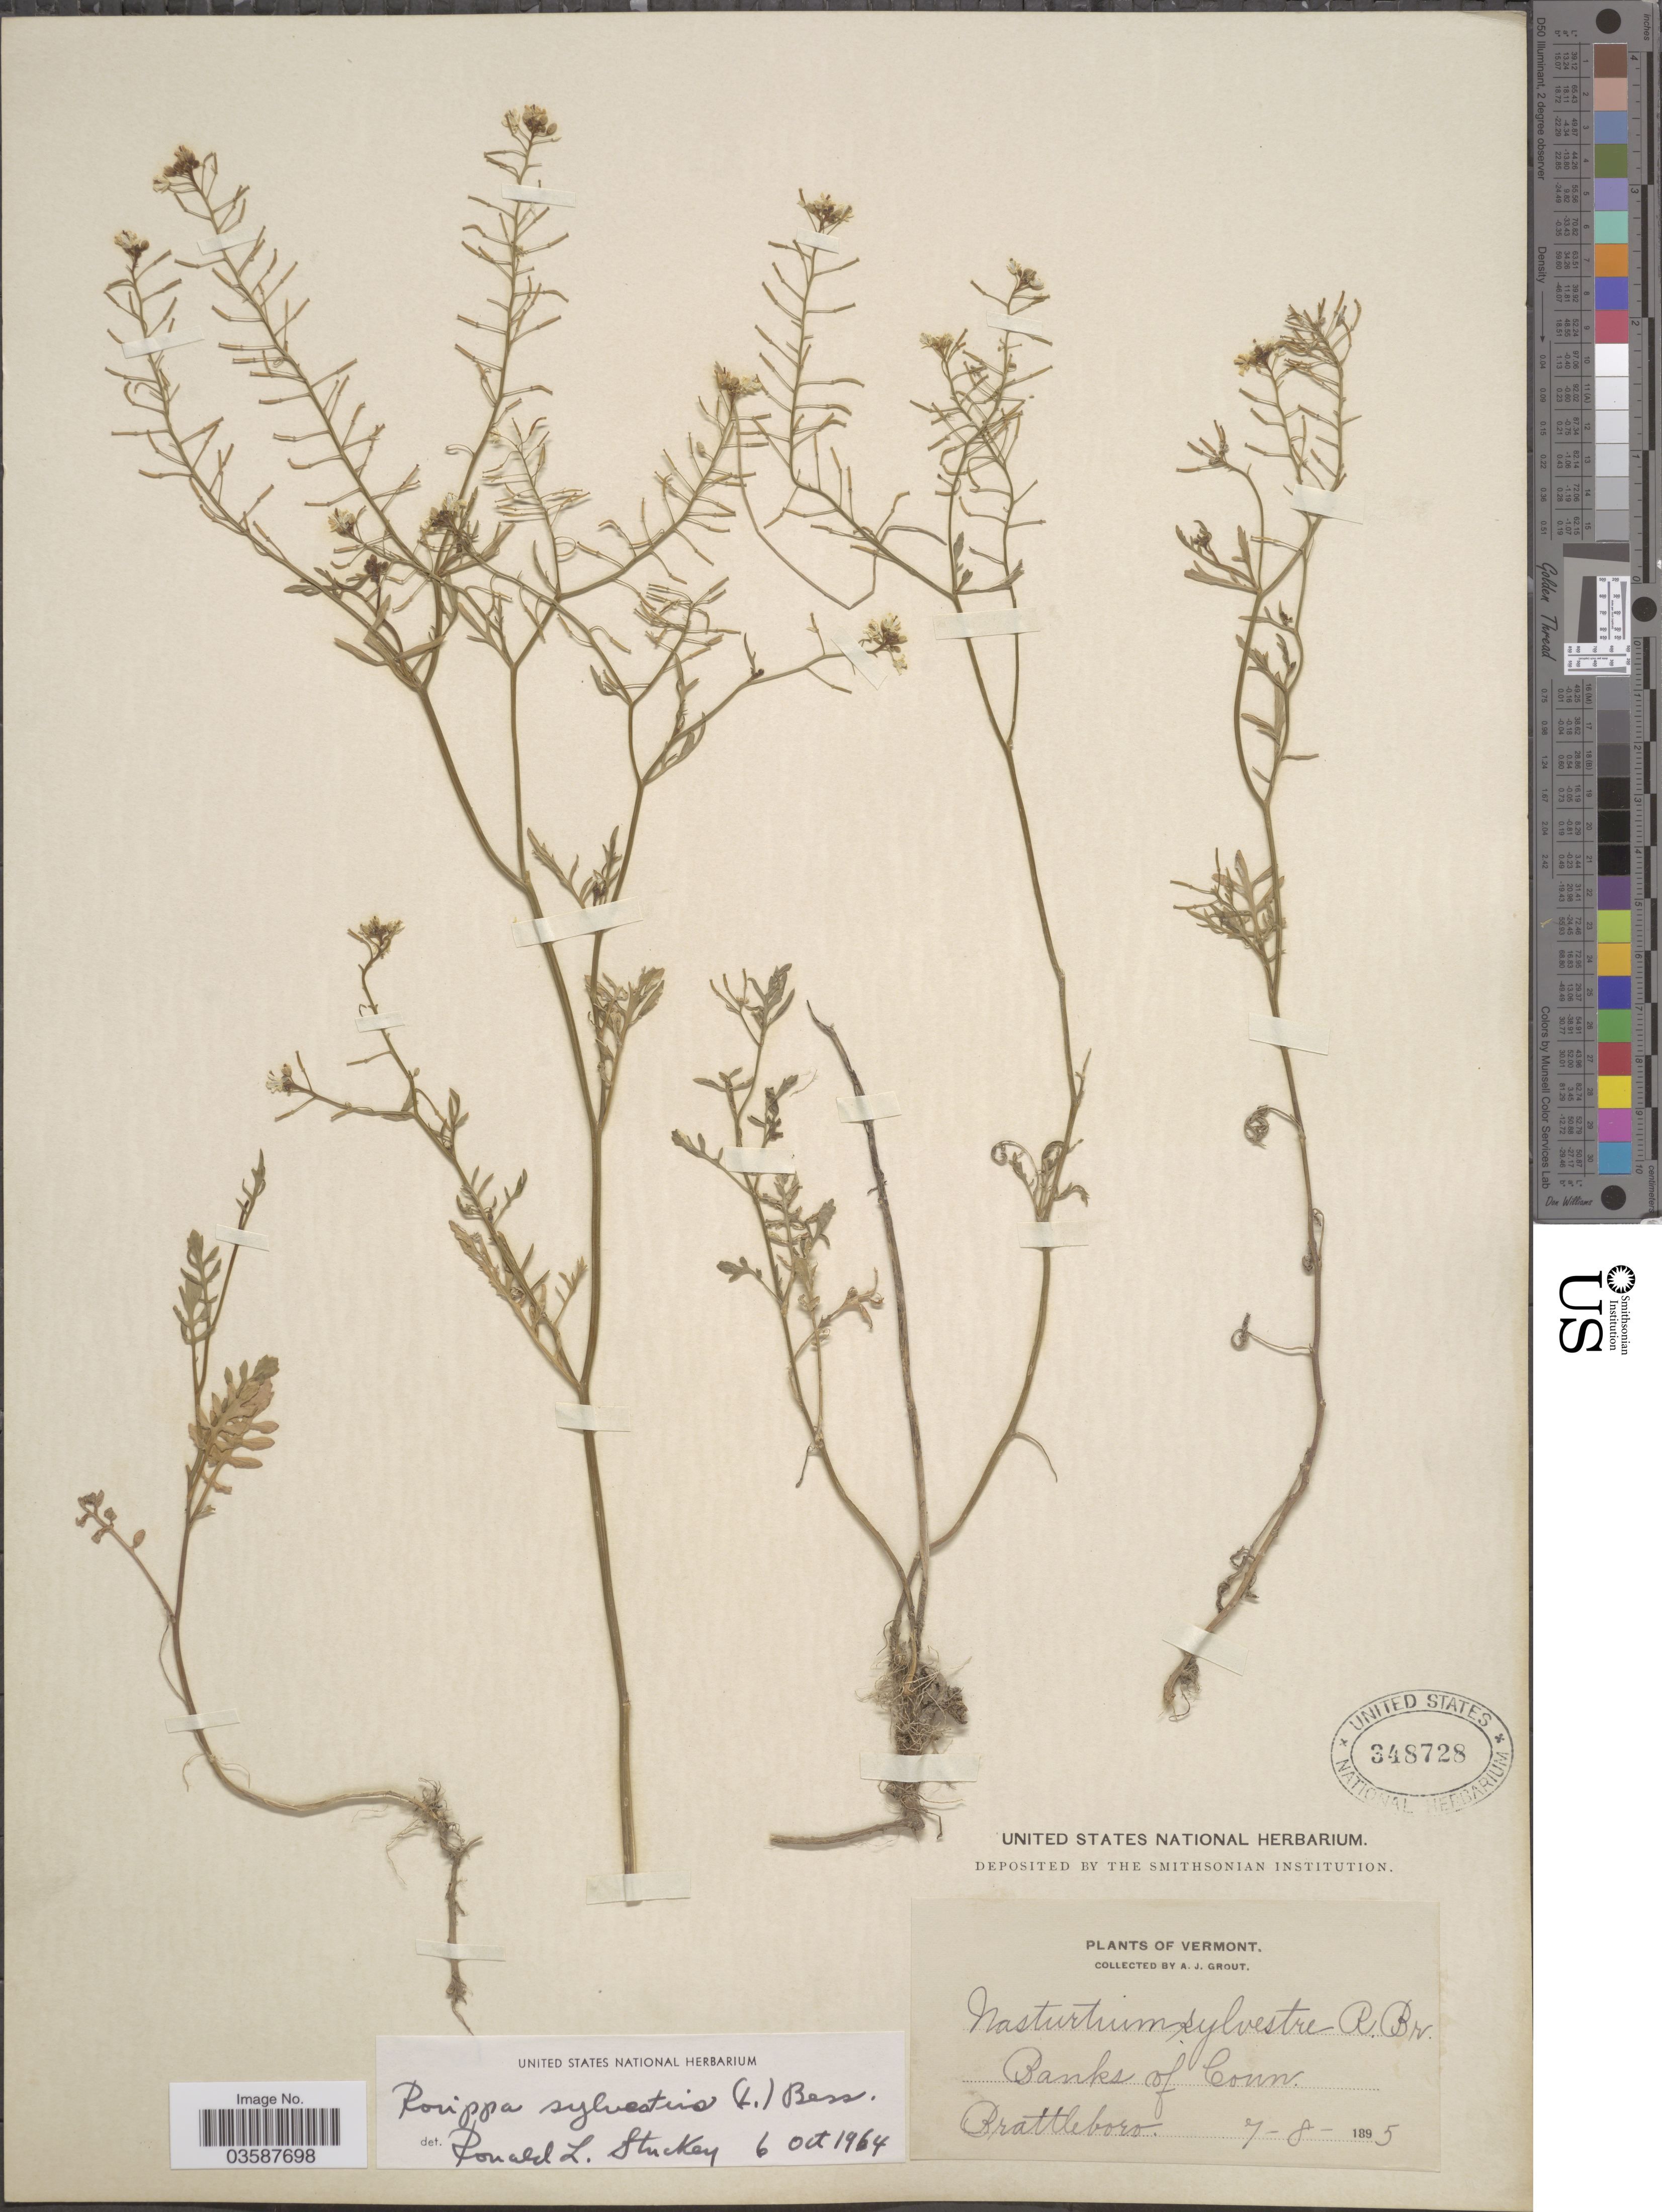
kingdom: Plantae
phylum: Tracheophyta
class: Magnoliopsida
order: Brassicales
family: Brassicaceae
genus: Rorippa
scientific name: Rorippa sylvestris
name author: (L.) Besser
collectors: A. J. Grout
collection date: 1895-07-08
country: United States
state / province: Vermont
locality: Banks of Conn. Brattleboro.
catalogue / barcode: US 348728